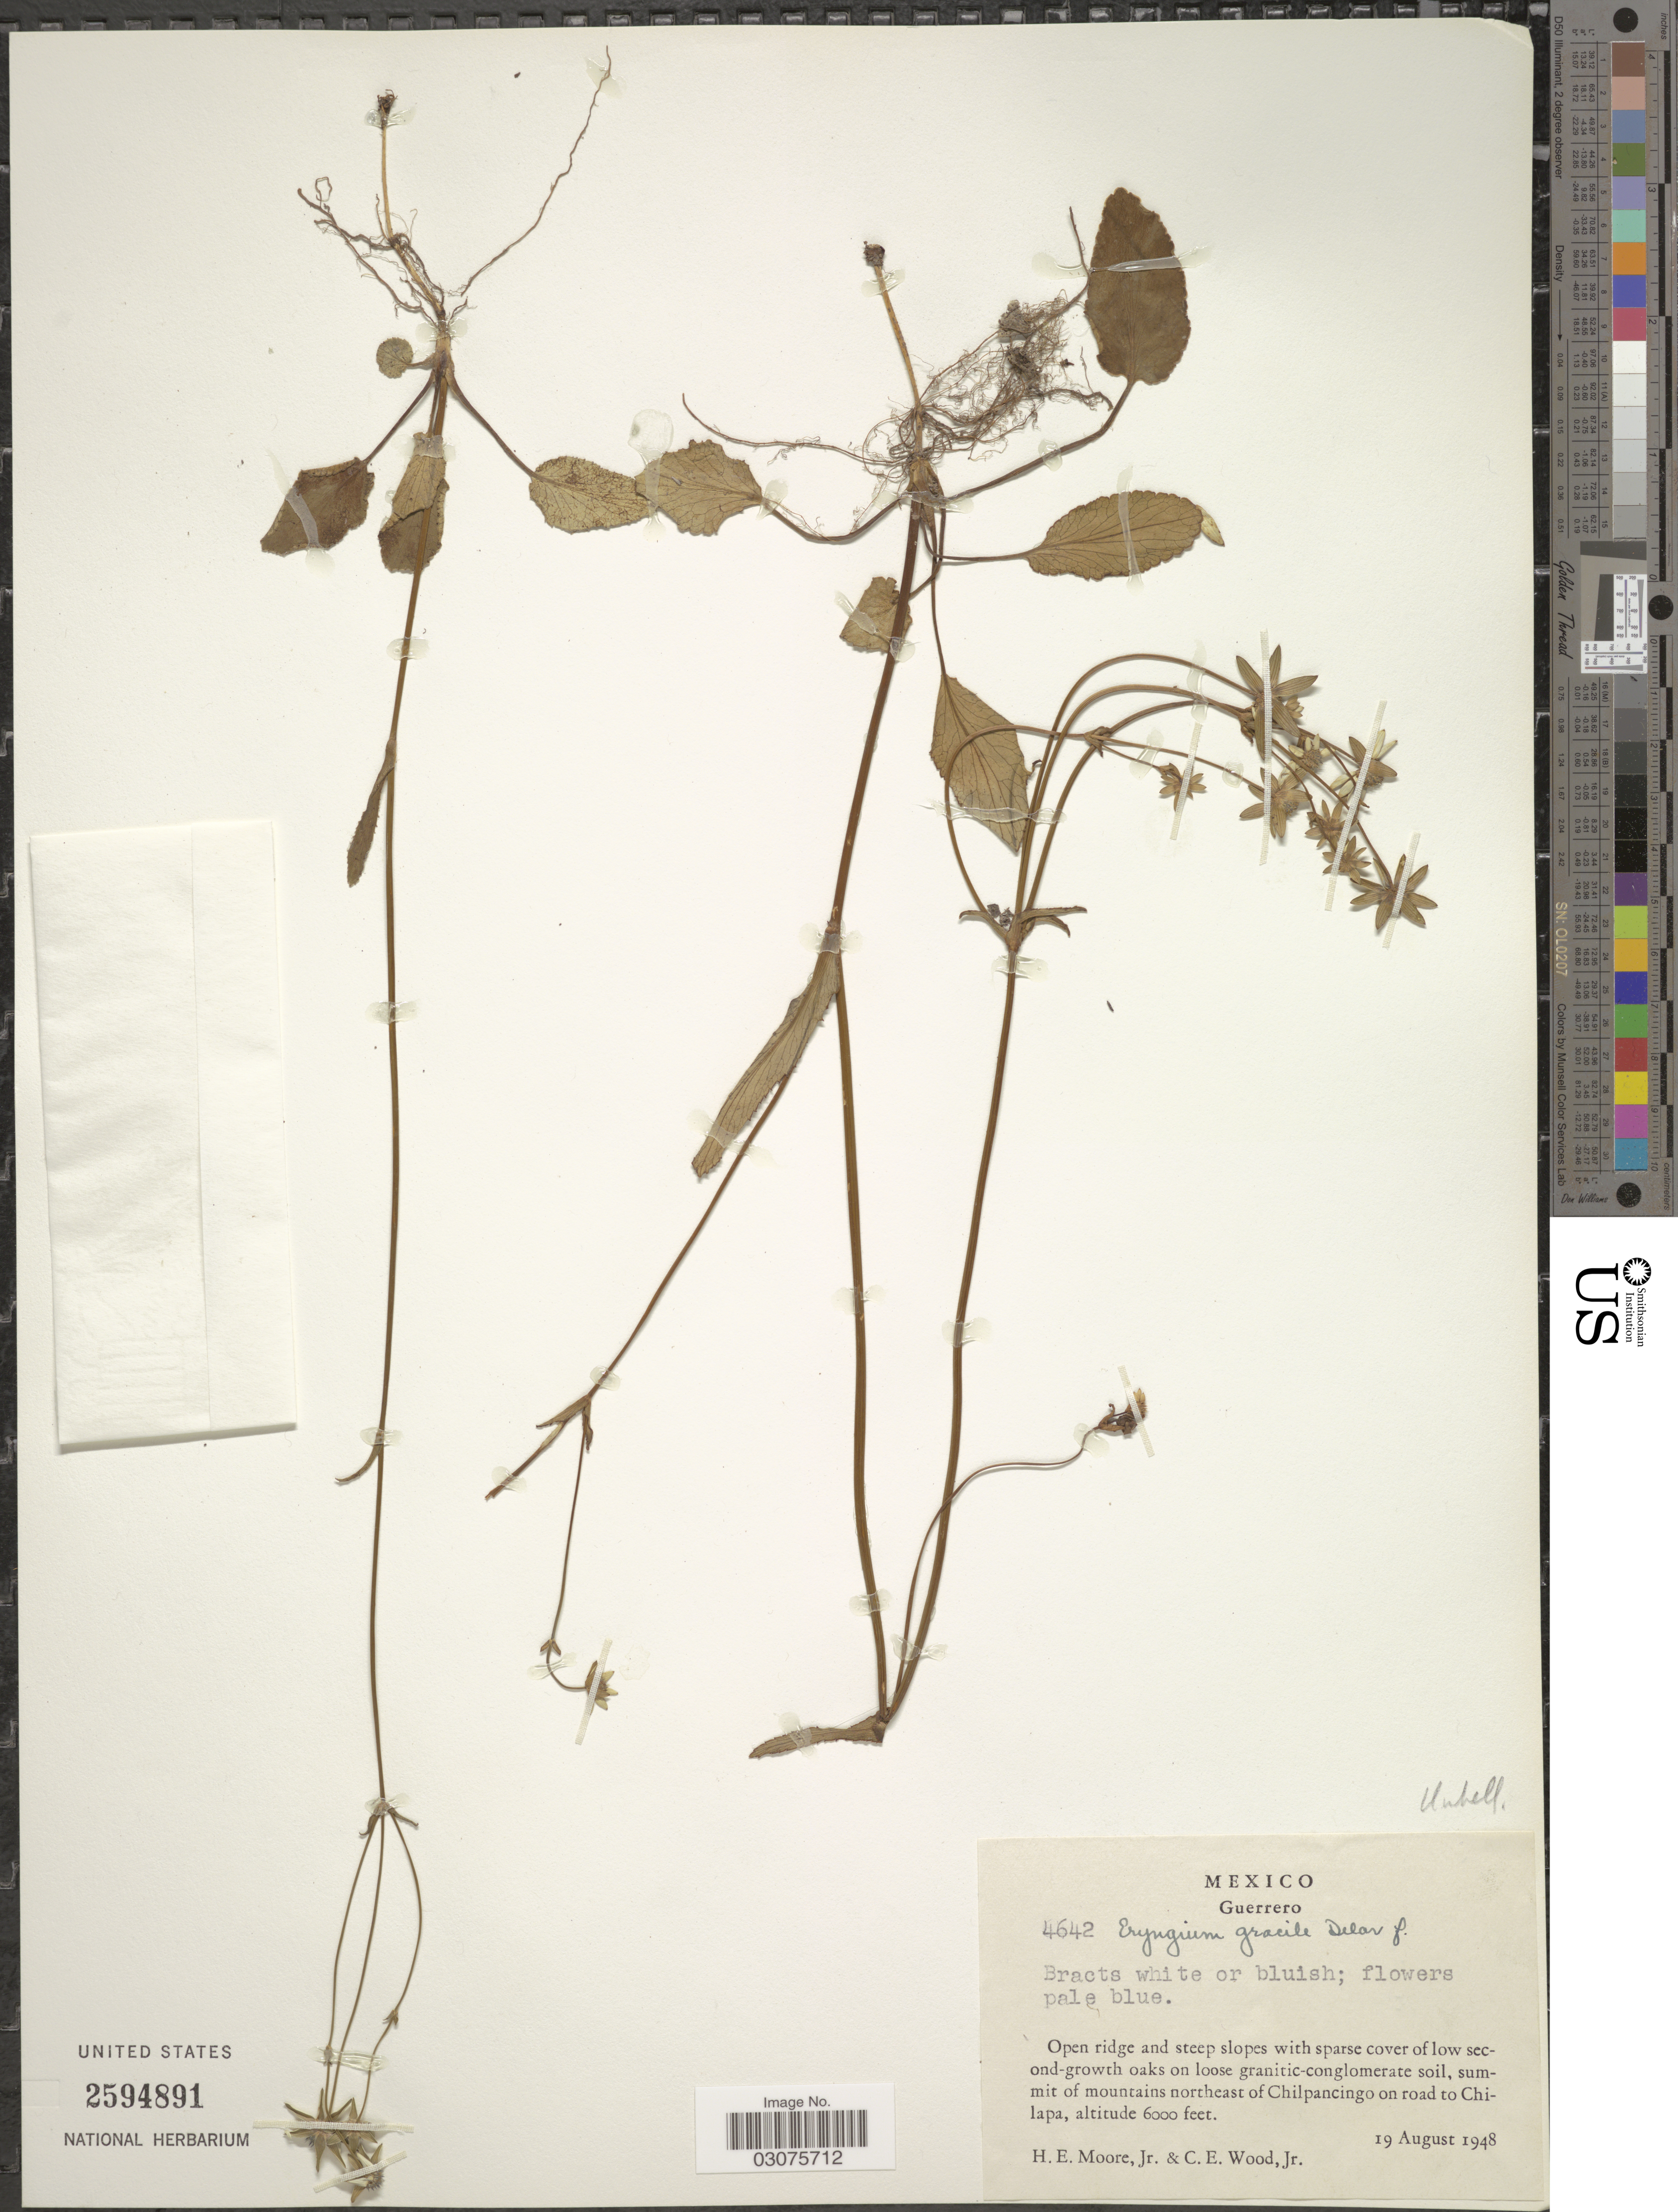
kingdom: Plantae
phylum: Tracheophyta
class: Magnoliopsida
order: Apiales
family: Apiaceae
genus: Eryngium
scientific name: Eryngium gracile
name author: F. Delaroche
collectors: H. Moore & C. Wood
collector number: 4642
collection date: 1948-08-19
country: Mexico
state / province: Guerrero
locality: Summit of mountains northeast of Chilpancingo on road to Chilapa.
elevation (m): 1829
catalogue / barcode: US 2594891